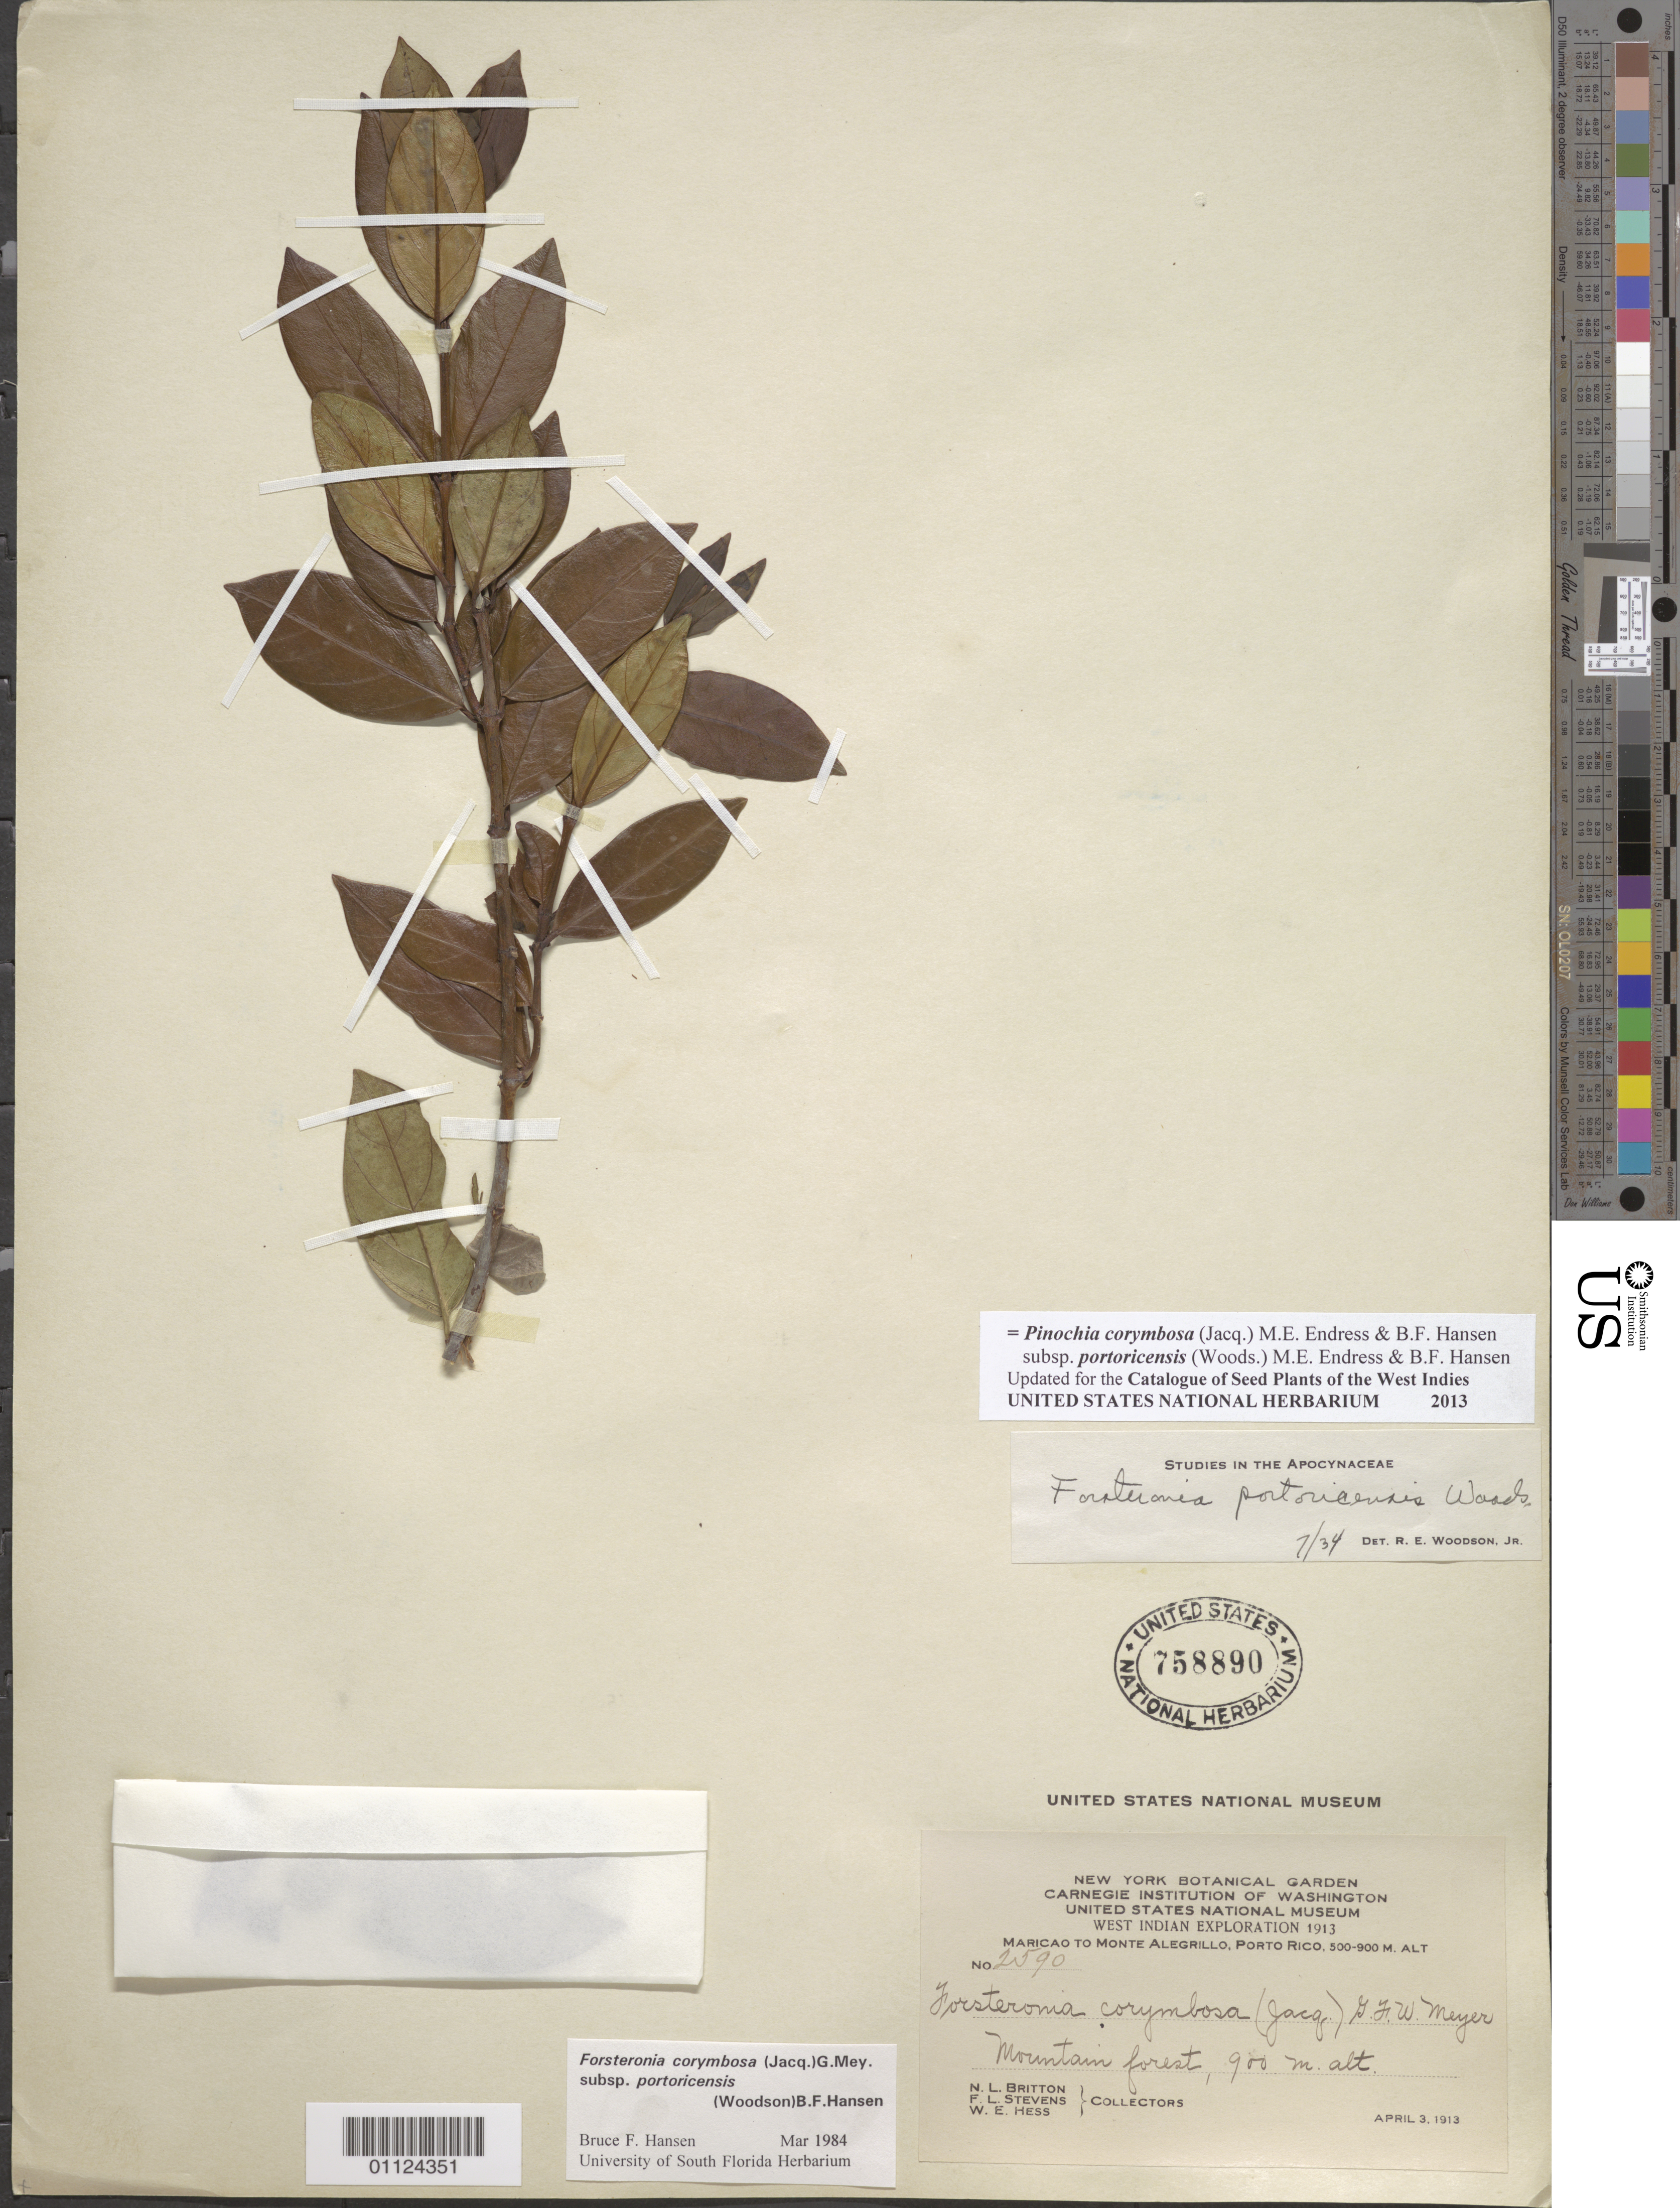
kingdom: Plantae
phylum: Tracheophyta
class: Magnoliopsida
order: Gentianales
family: Apocynaceae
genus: Pinochia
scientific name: Pinochia corymbosa subsp. portoricensis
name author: (Woodson) M.E. Endress & B.F. Hansen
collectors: N. Britton, F. L. Stevens & W. Hess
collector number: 2590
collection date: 1913-04-03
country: Puerto Rico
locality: Maricao to Monte Alegrillo.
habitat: Mountain forest.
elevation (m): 900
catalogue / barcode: US 758890